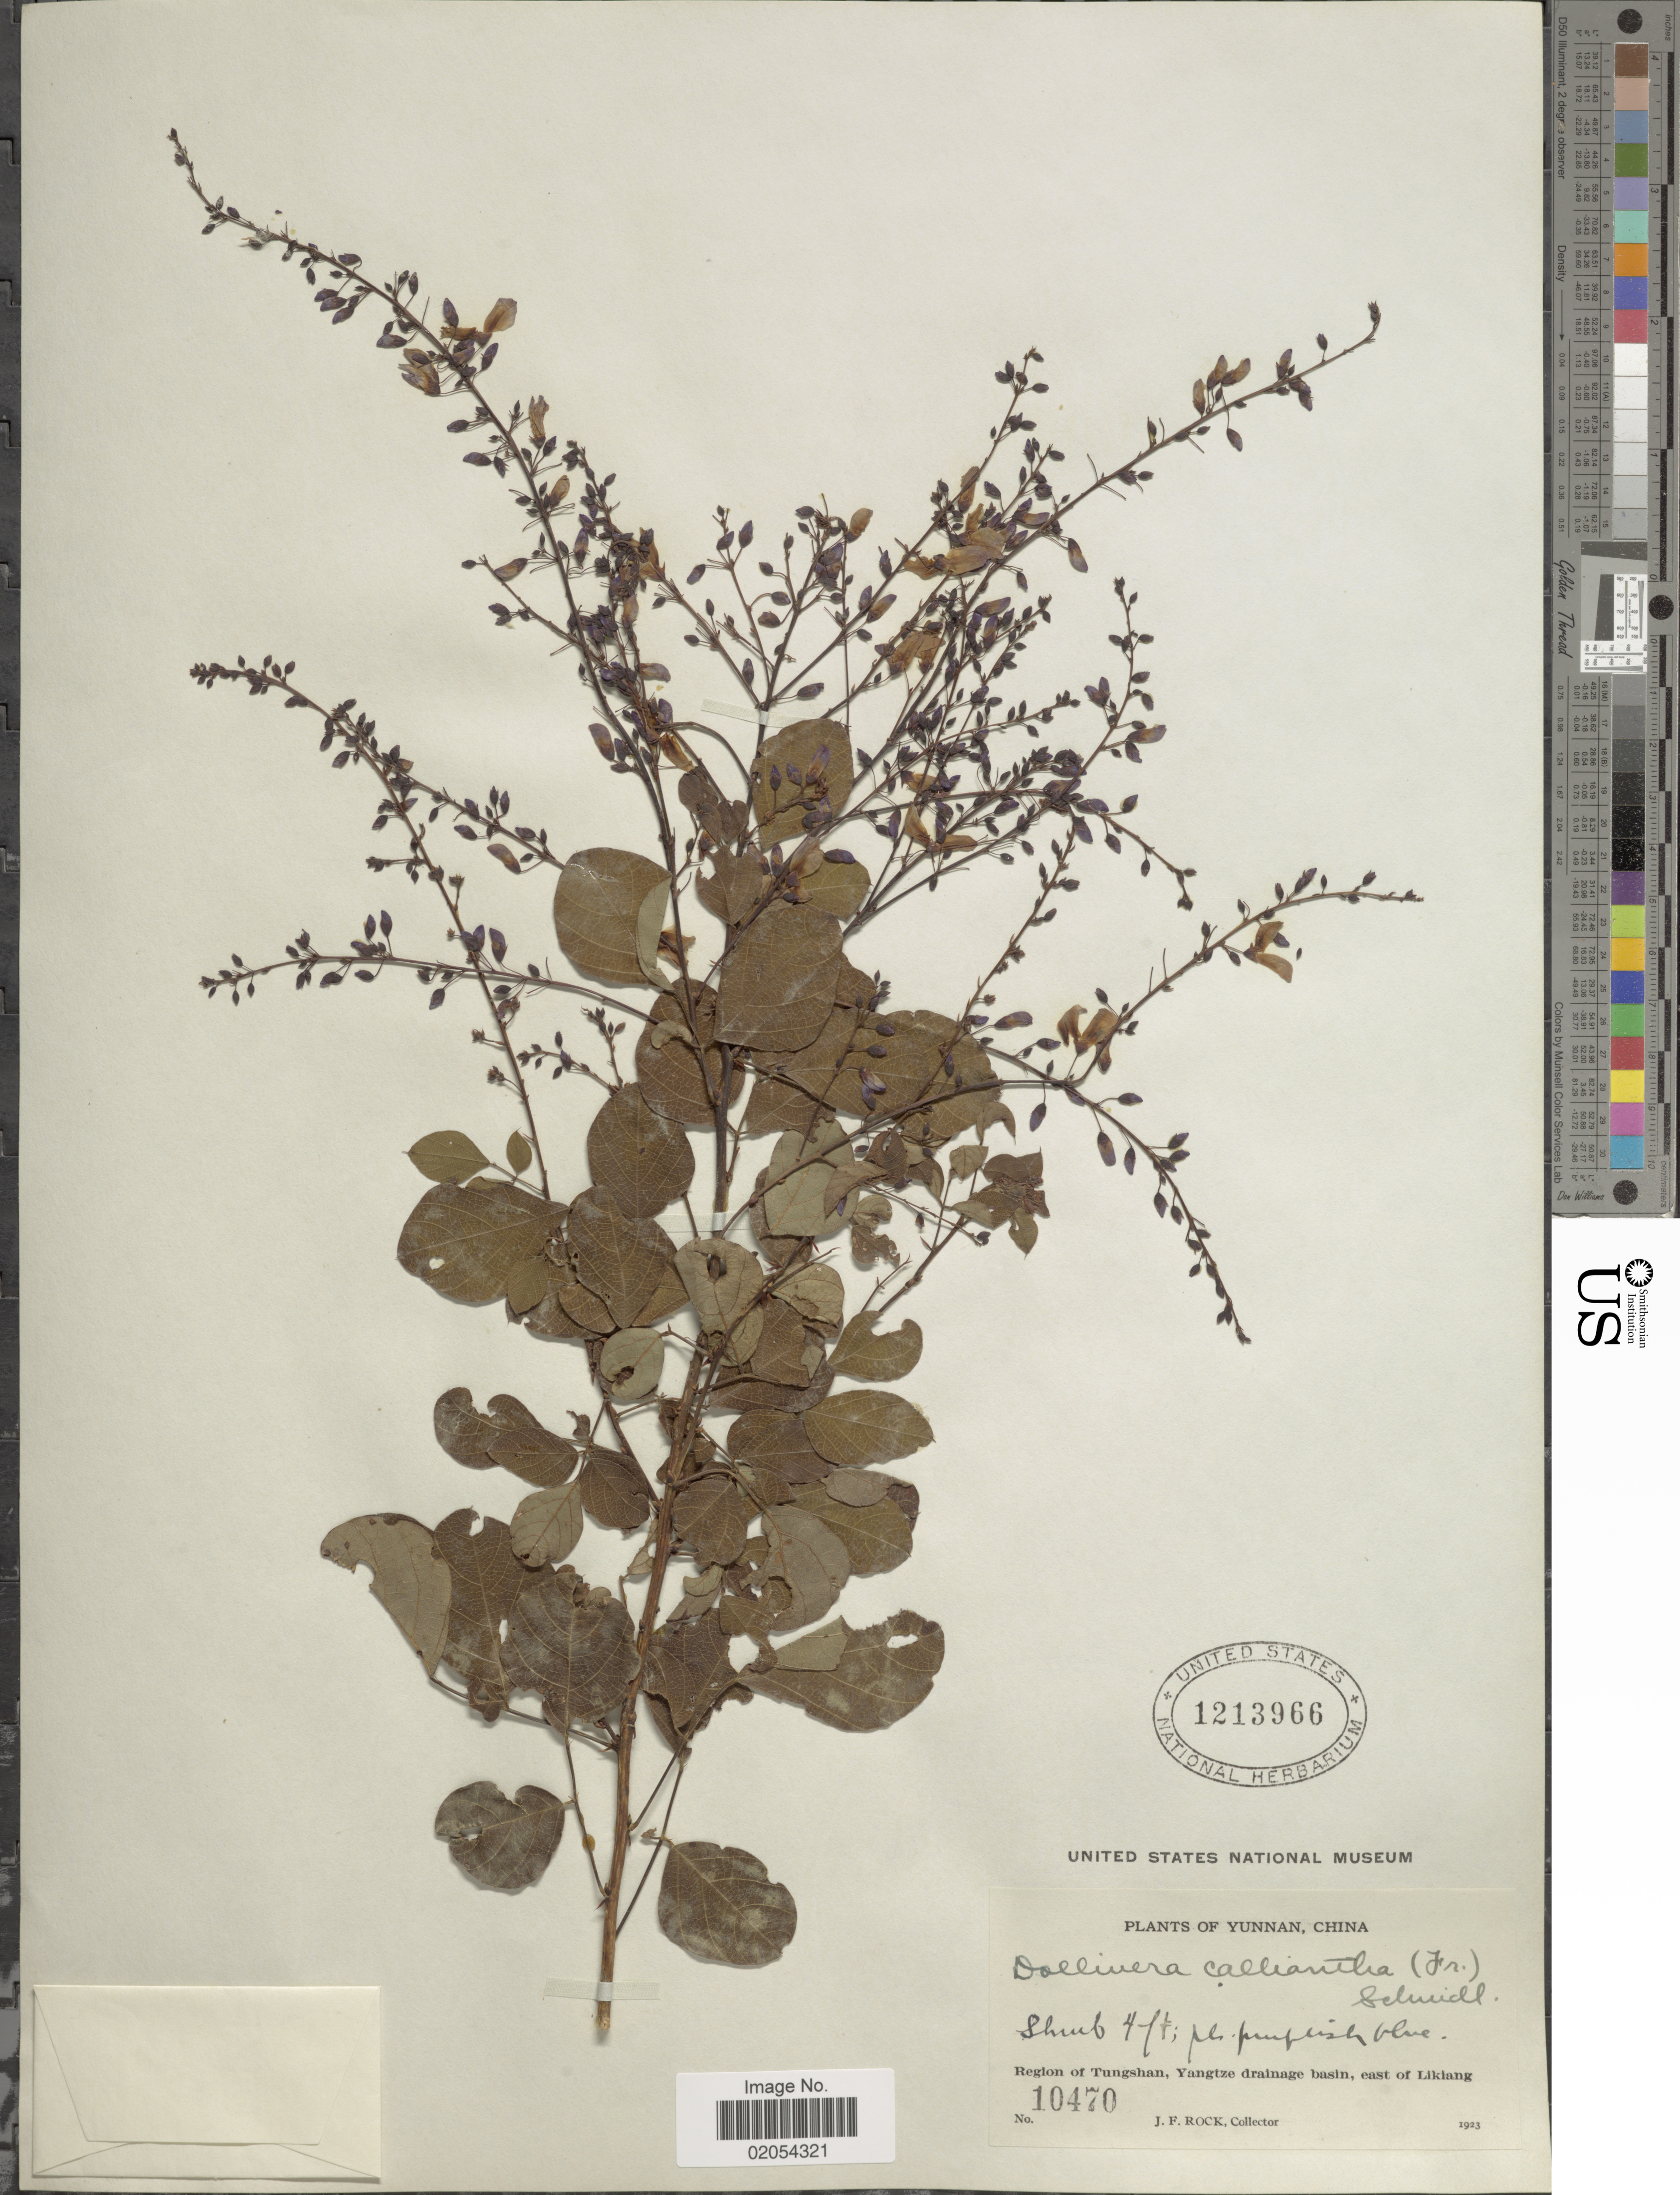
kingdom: Plantae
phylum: Tracheophyta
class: Magnoliopsida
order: Fabales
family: Fabaceae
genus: Sunhangia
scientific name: Sunhangia calliantha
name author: (Franch.) H. Ohashi & K. Ohashi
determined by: Strong, Mark T., (BOT), Smithsonian Institution - National Museum of Natural History (UNITED STATES)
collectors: J. Rock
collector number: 10470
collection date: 1923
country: China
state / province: Yunnan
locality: Yunnan, China. Region of Tungshan, Yangtze drainage basin, east of Likiang.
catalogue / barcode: US 1213966